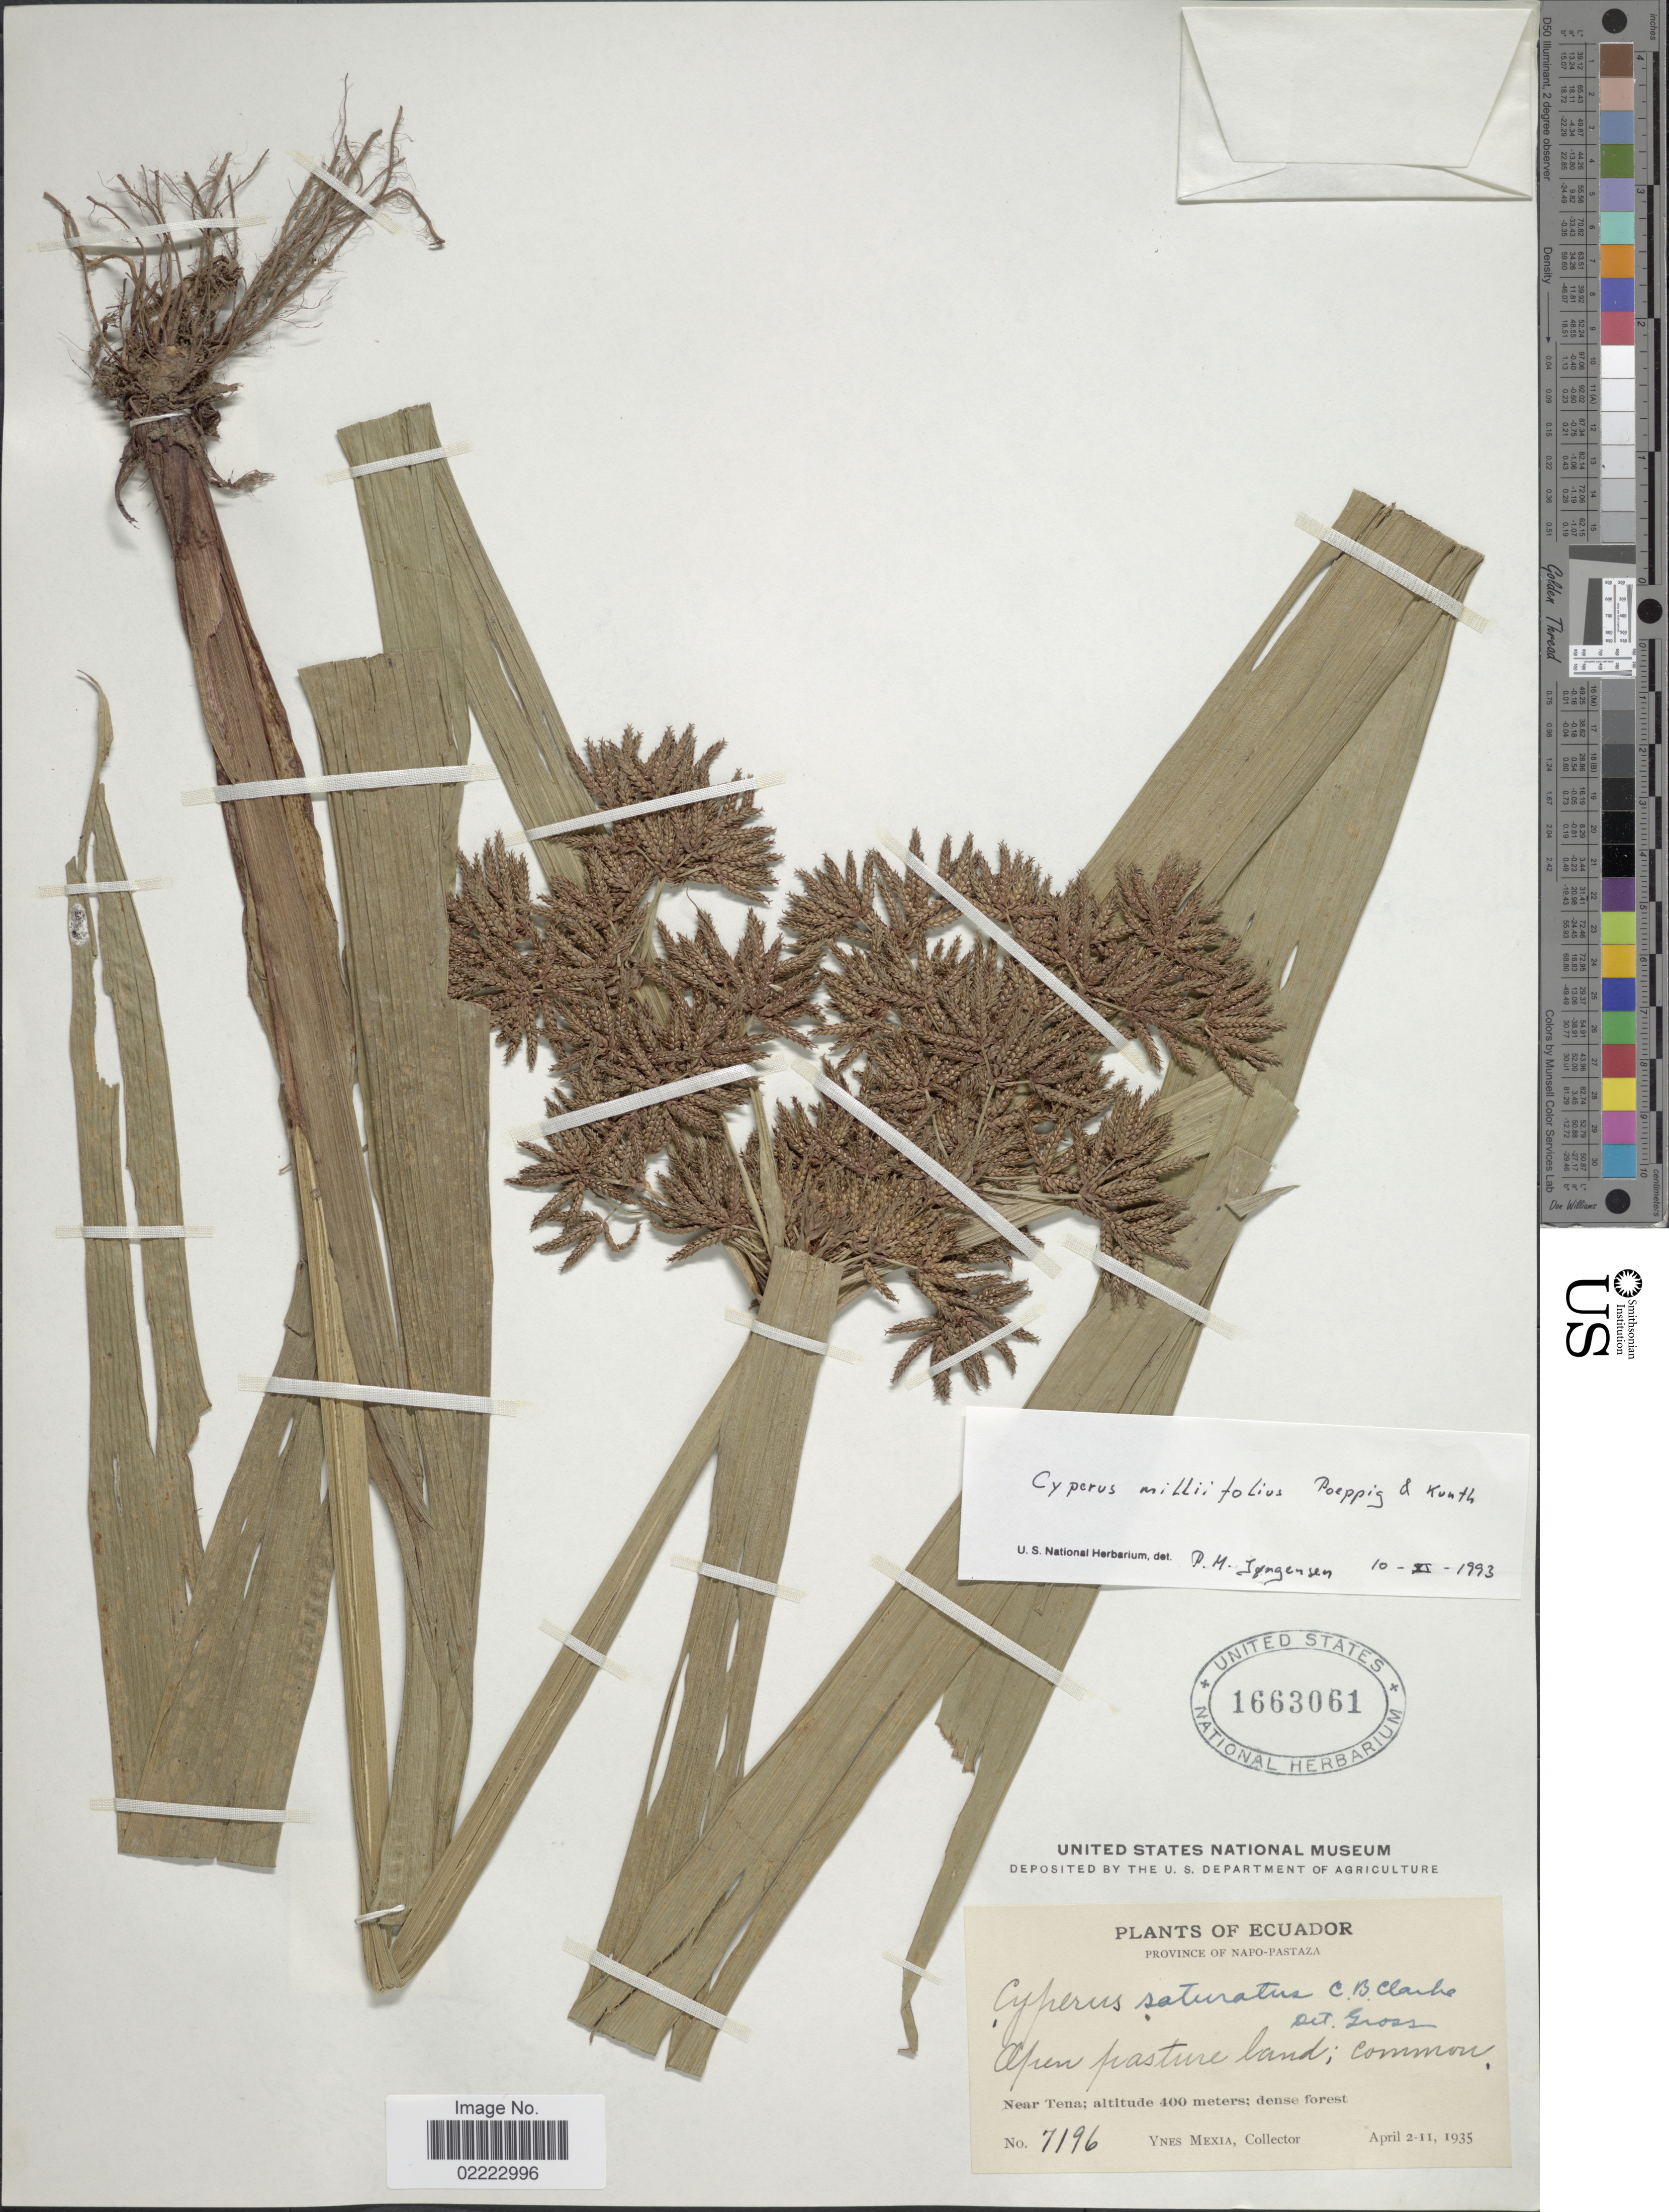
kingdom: Plantae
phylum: Tracheophyta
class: Liliopsida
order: Poales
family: Cyperaceae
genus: Cyperus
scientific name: Cyperus miliifolius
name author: Poepp. & Kunth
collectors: Y. Mexia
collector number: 7196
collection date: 1935-04-02/1935-04-11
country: Ecuador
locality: Province of Napo- Pastaza. Near Tena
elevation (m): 400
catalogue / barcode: US 1663061